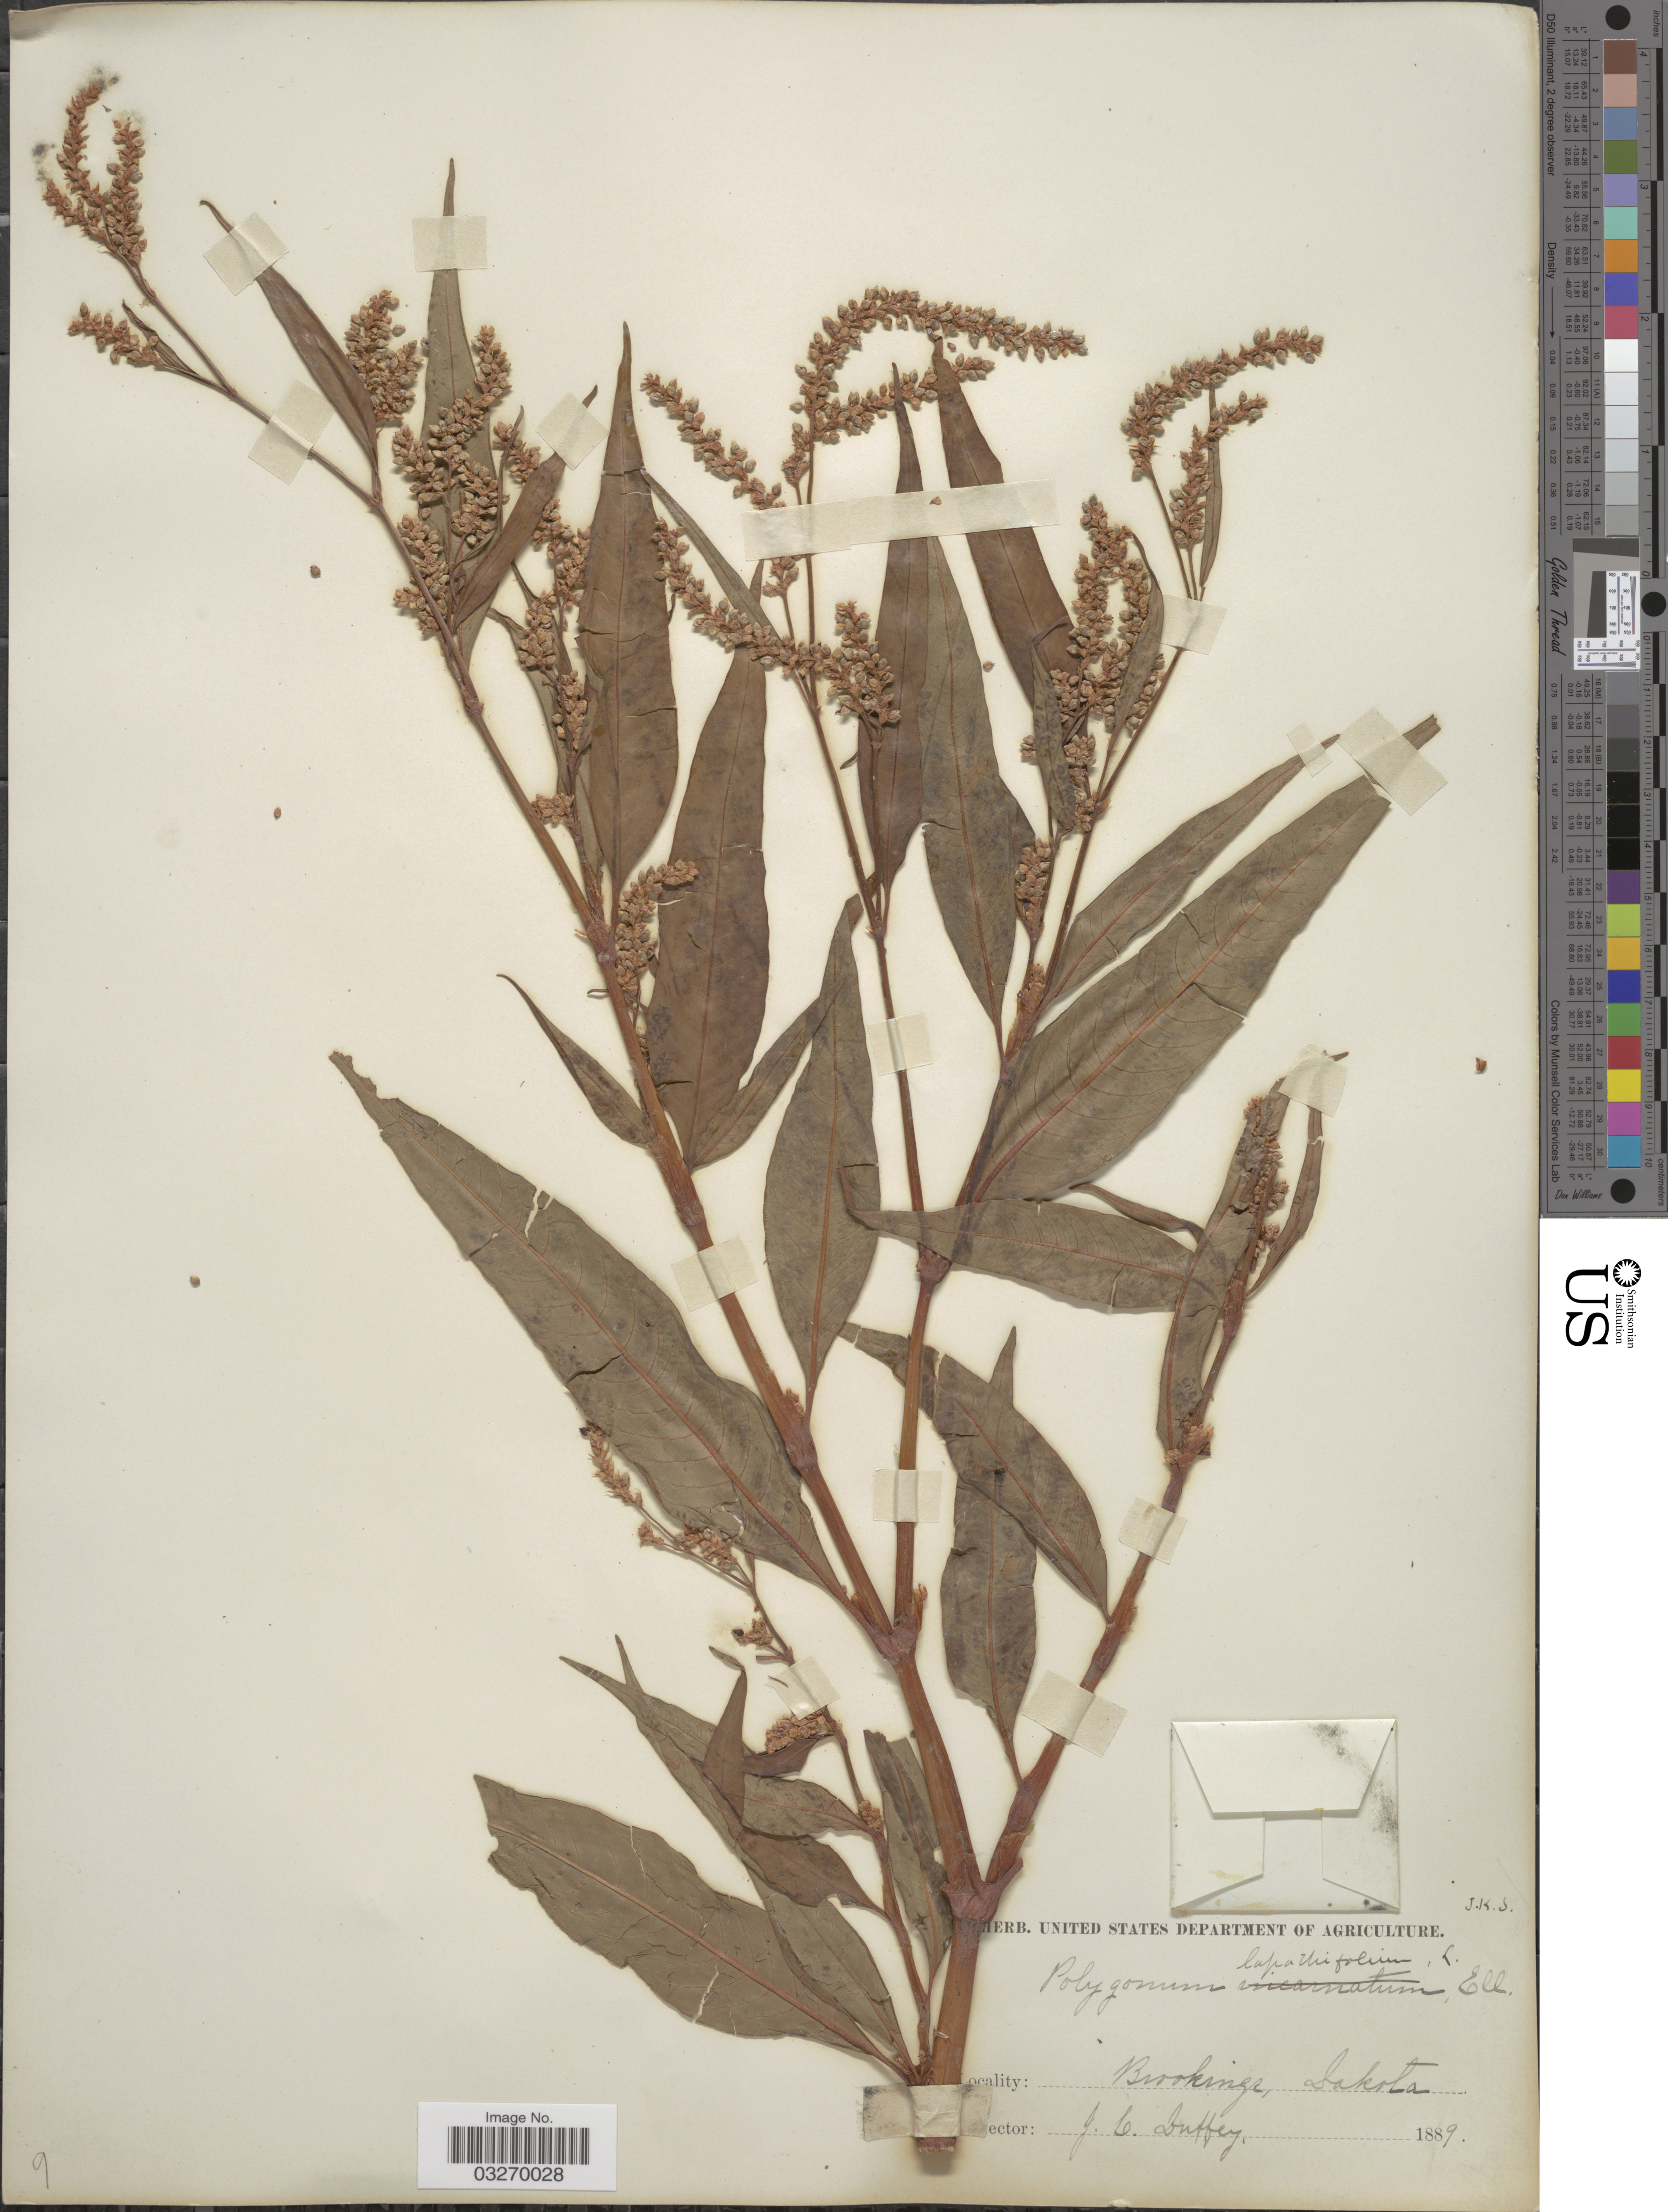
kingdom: Plantae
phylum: Tracheophyta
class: Magnoliopsida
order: Caryophyllales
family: Polygonaceae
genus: Persicaria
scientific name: Persicaria lapathifolia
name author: (L.) Delarbre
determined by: Atha, D. E.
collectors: J. Duffey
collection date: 1889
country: United States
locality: Brookings, Dakota.